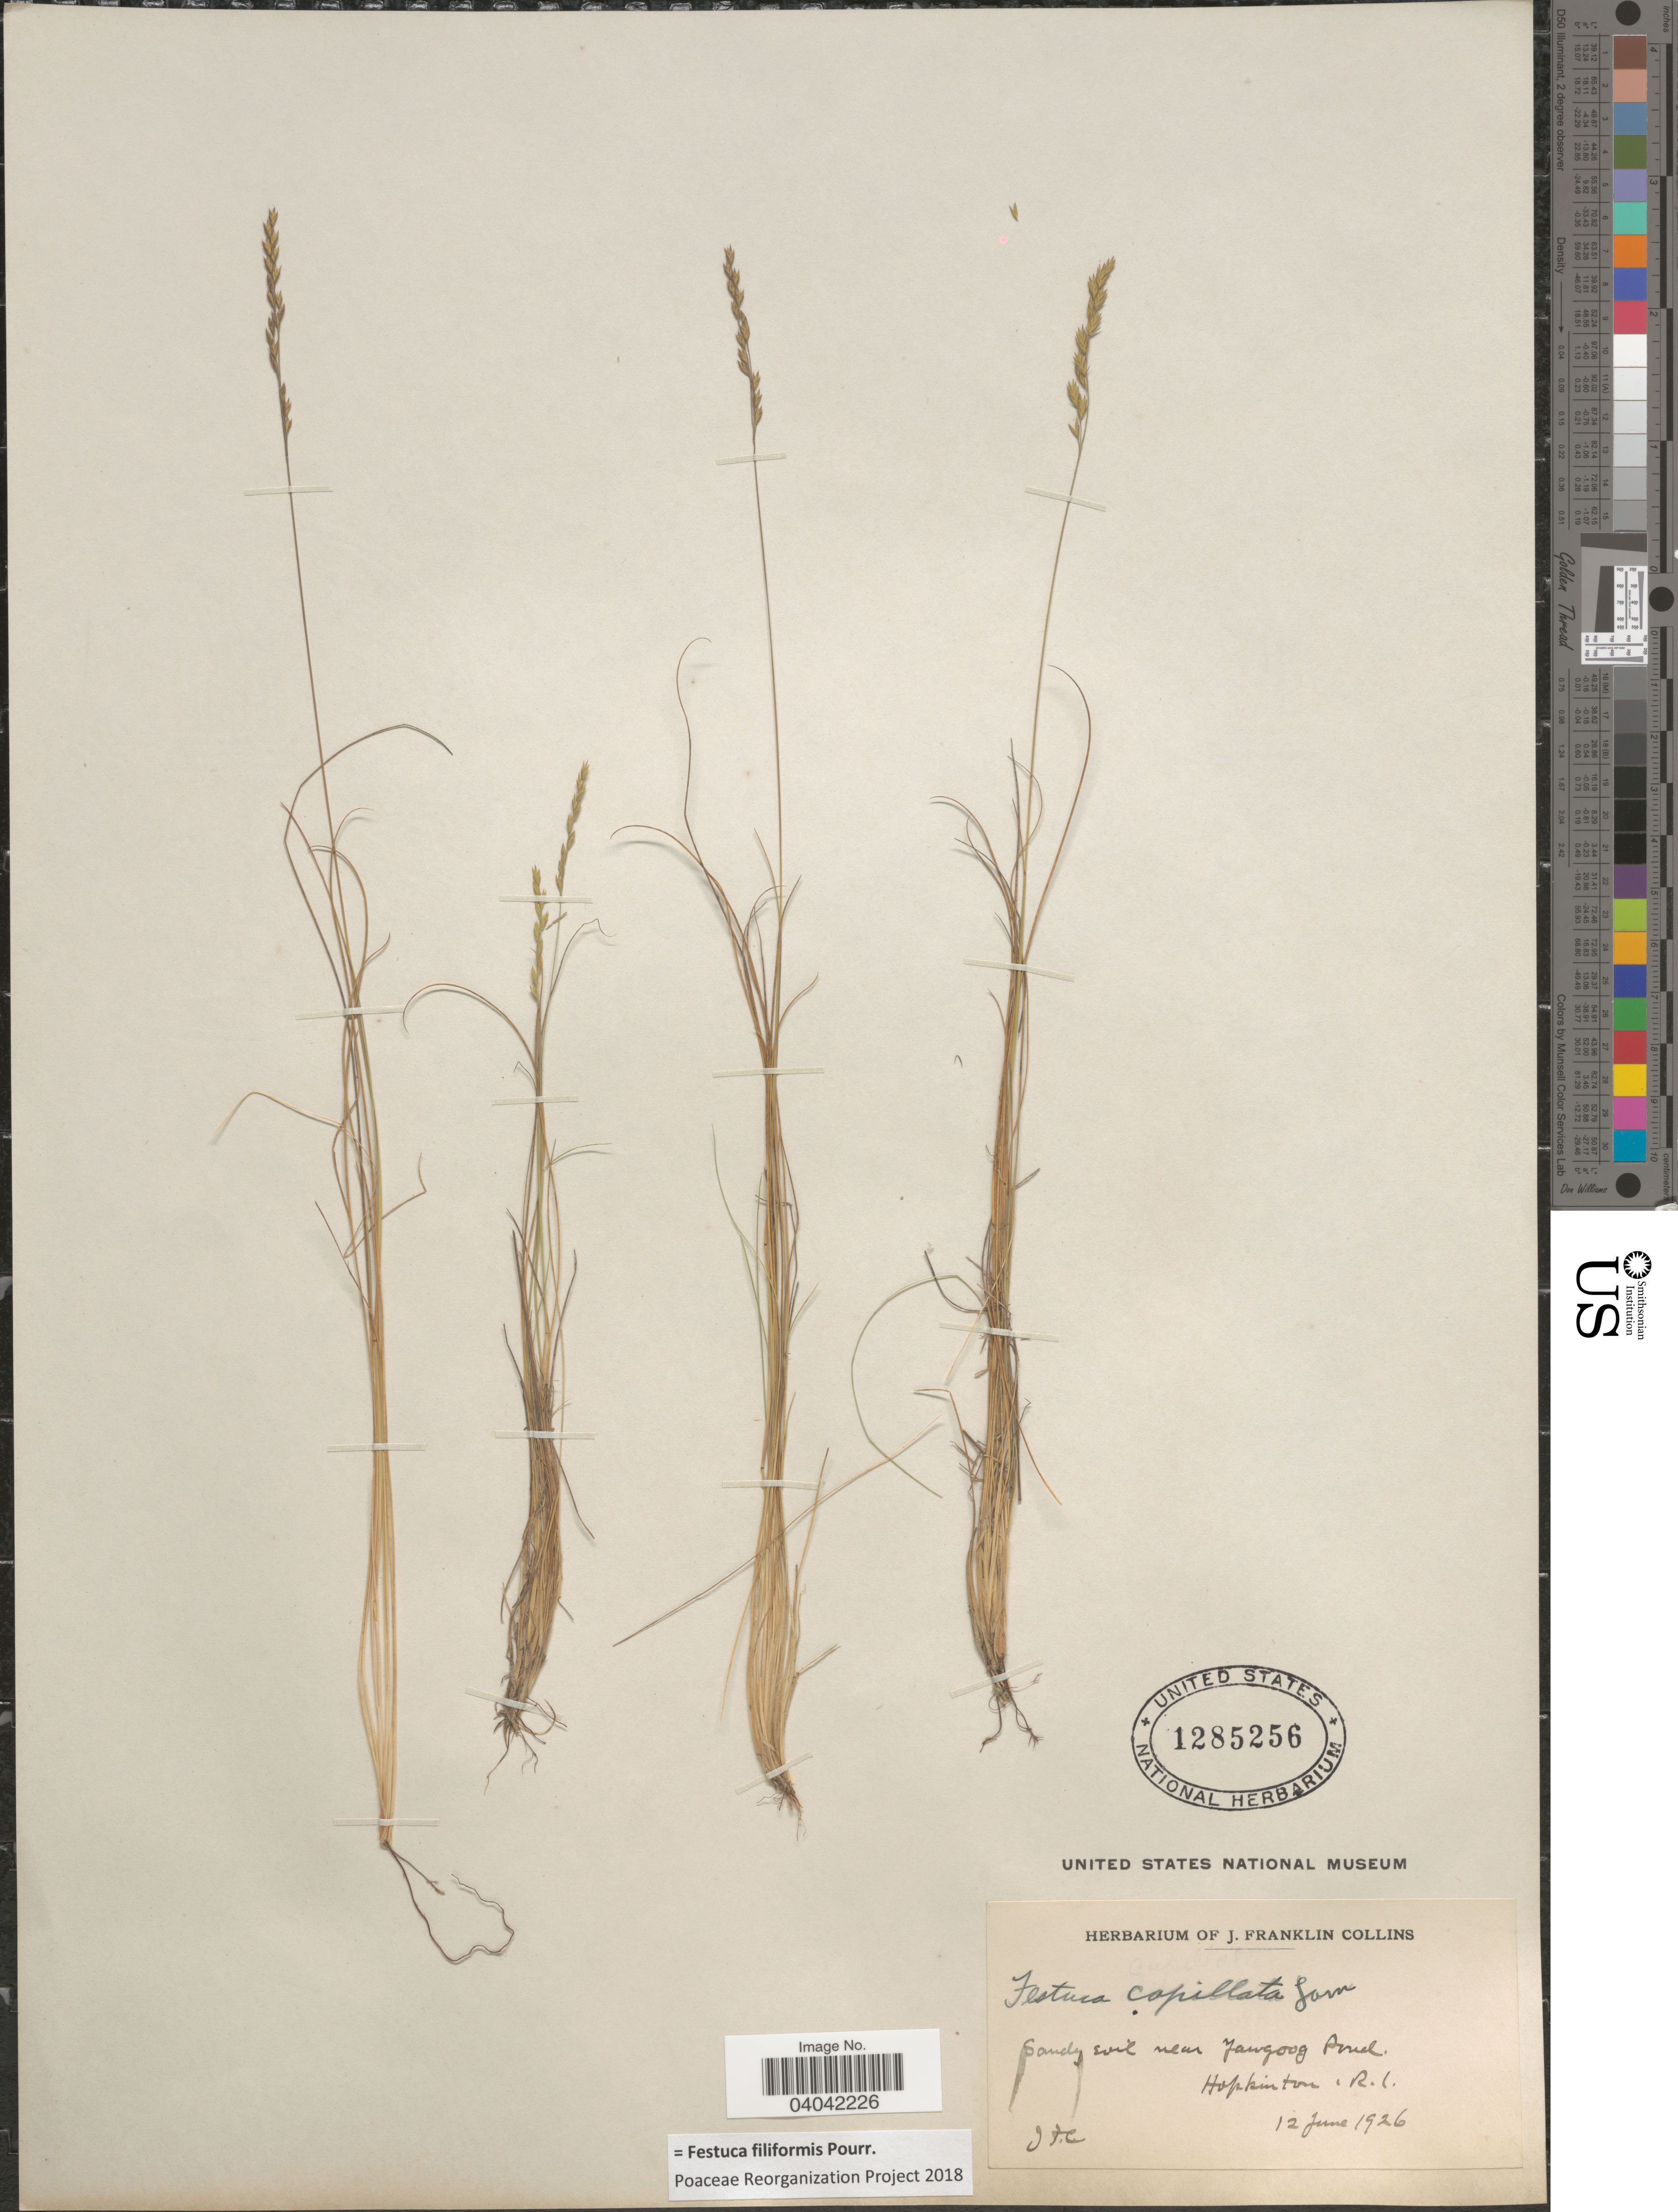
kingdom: Plantae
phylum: Tracheophyta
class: Liliopsida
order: Poales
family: Poaceae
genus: Festuca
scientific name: Festuca filiformis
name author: Pourr.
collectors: J. Collins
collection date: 1926-06-12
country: United States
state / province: Rhode Island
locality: Sandy soil near Yawgoog Pond. Hopkinton.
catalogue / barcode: US 1285256